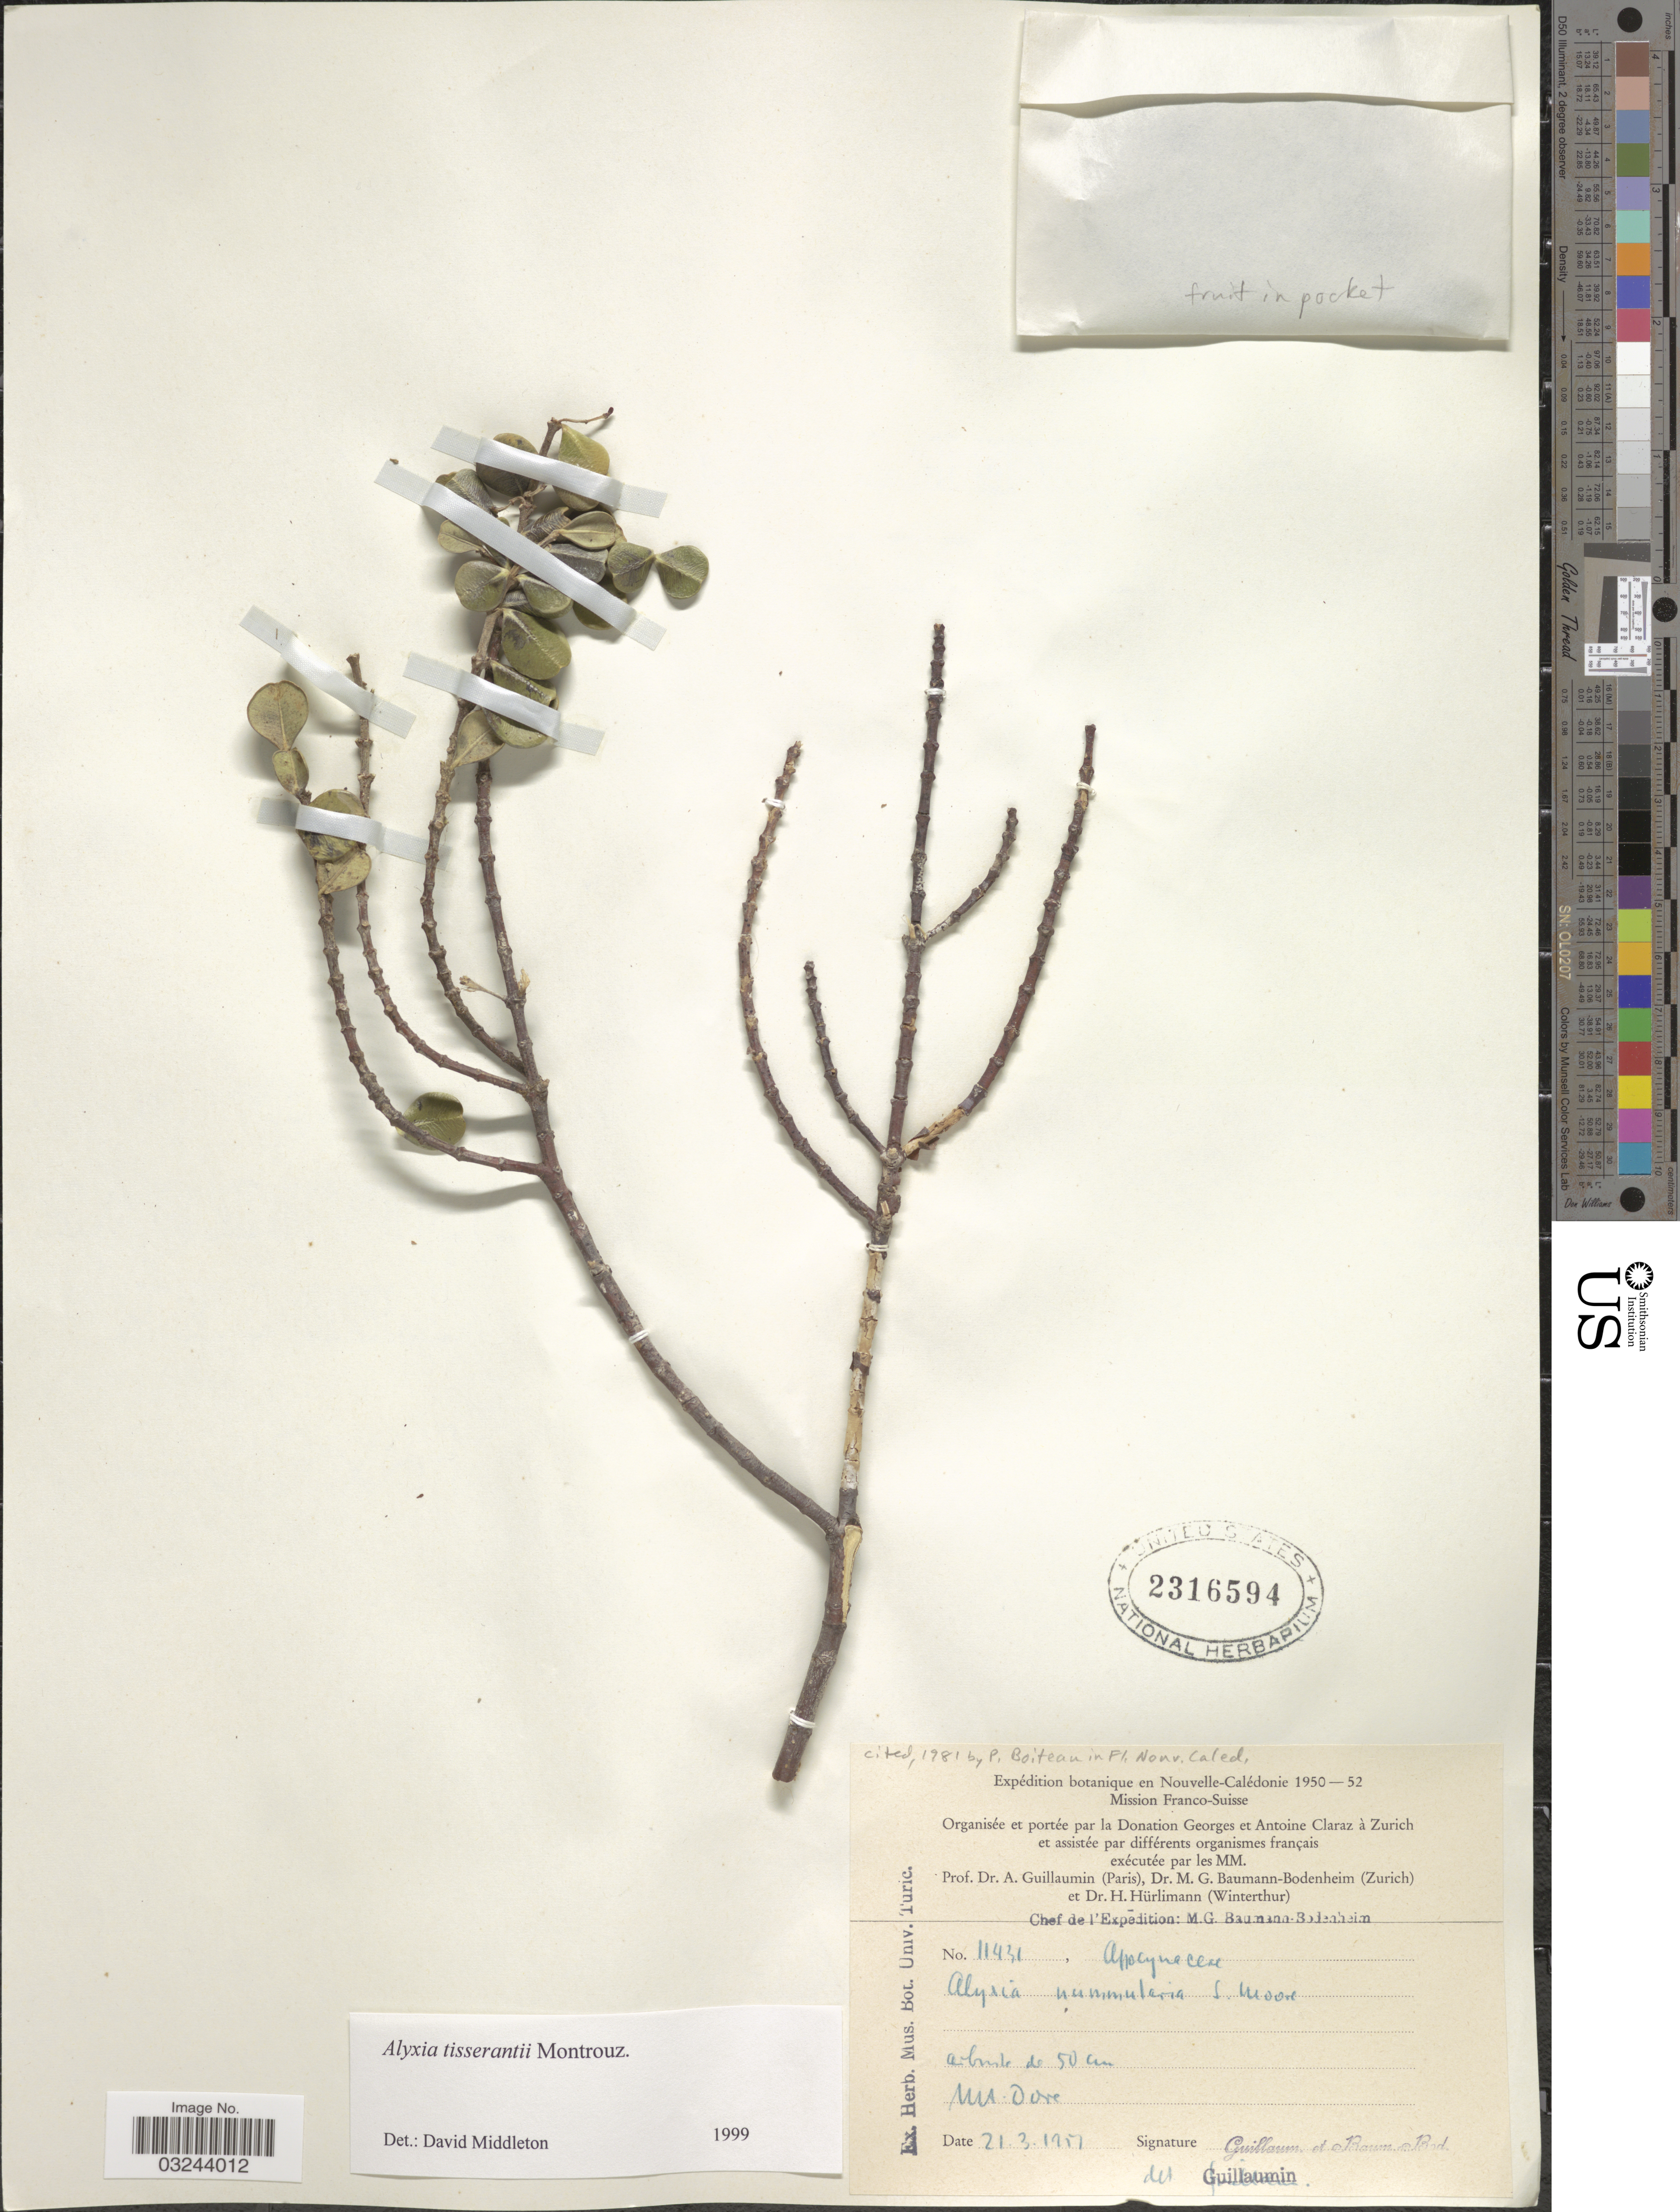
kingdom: Plantae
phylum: Tracheophyta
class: Magnoliopsida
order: Gentianales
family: Apocynaceae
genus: Alyxia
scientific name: Alyxia tisserantii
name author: Montrouz.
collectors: A. Guillaumin & M. G. Baumann-Bodenheim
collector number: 11431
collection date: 1951-03-21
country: New Caledonia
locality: Nouvelle-Calédonie. Mt. Dore.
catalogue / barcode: US 2316594